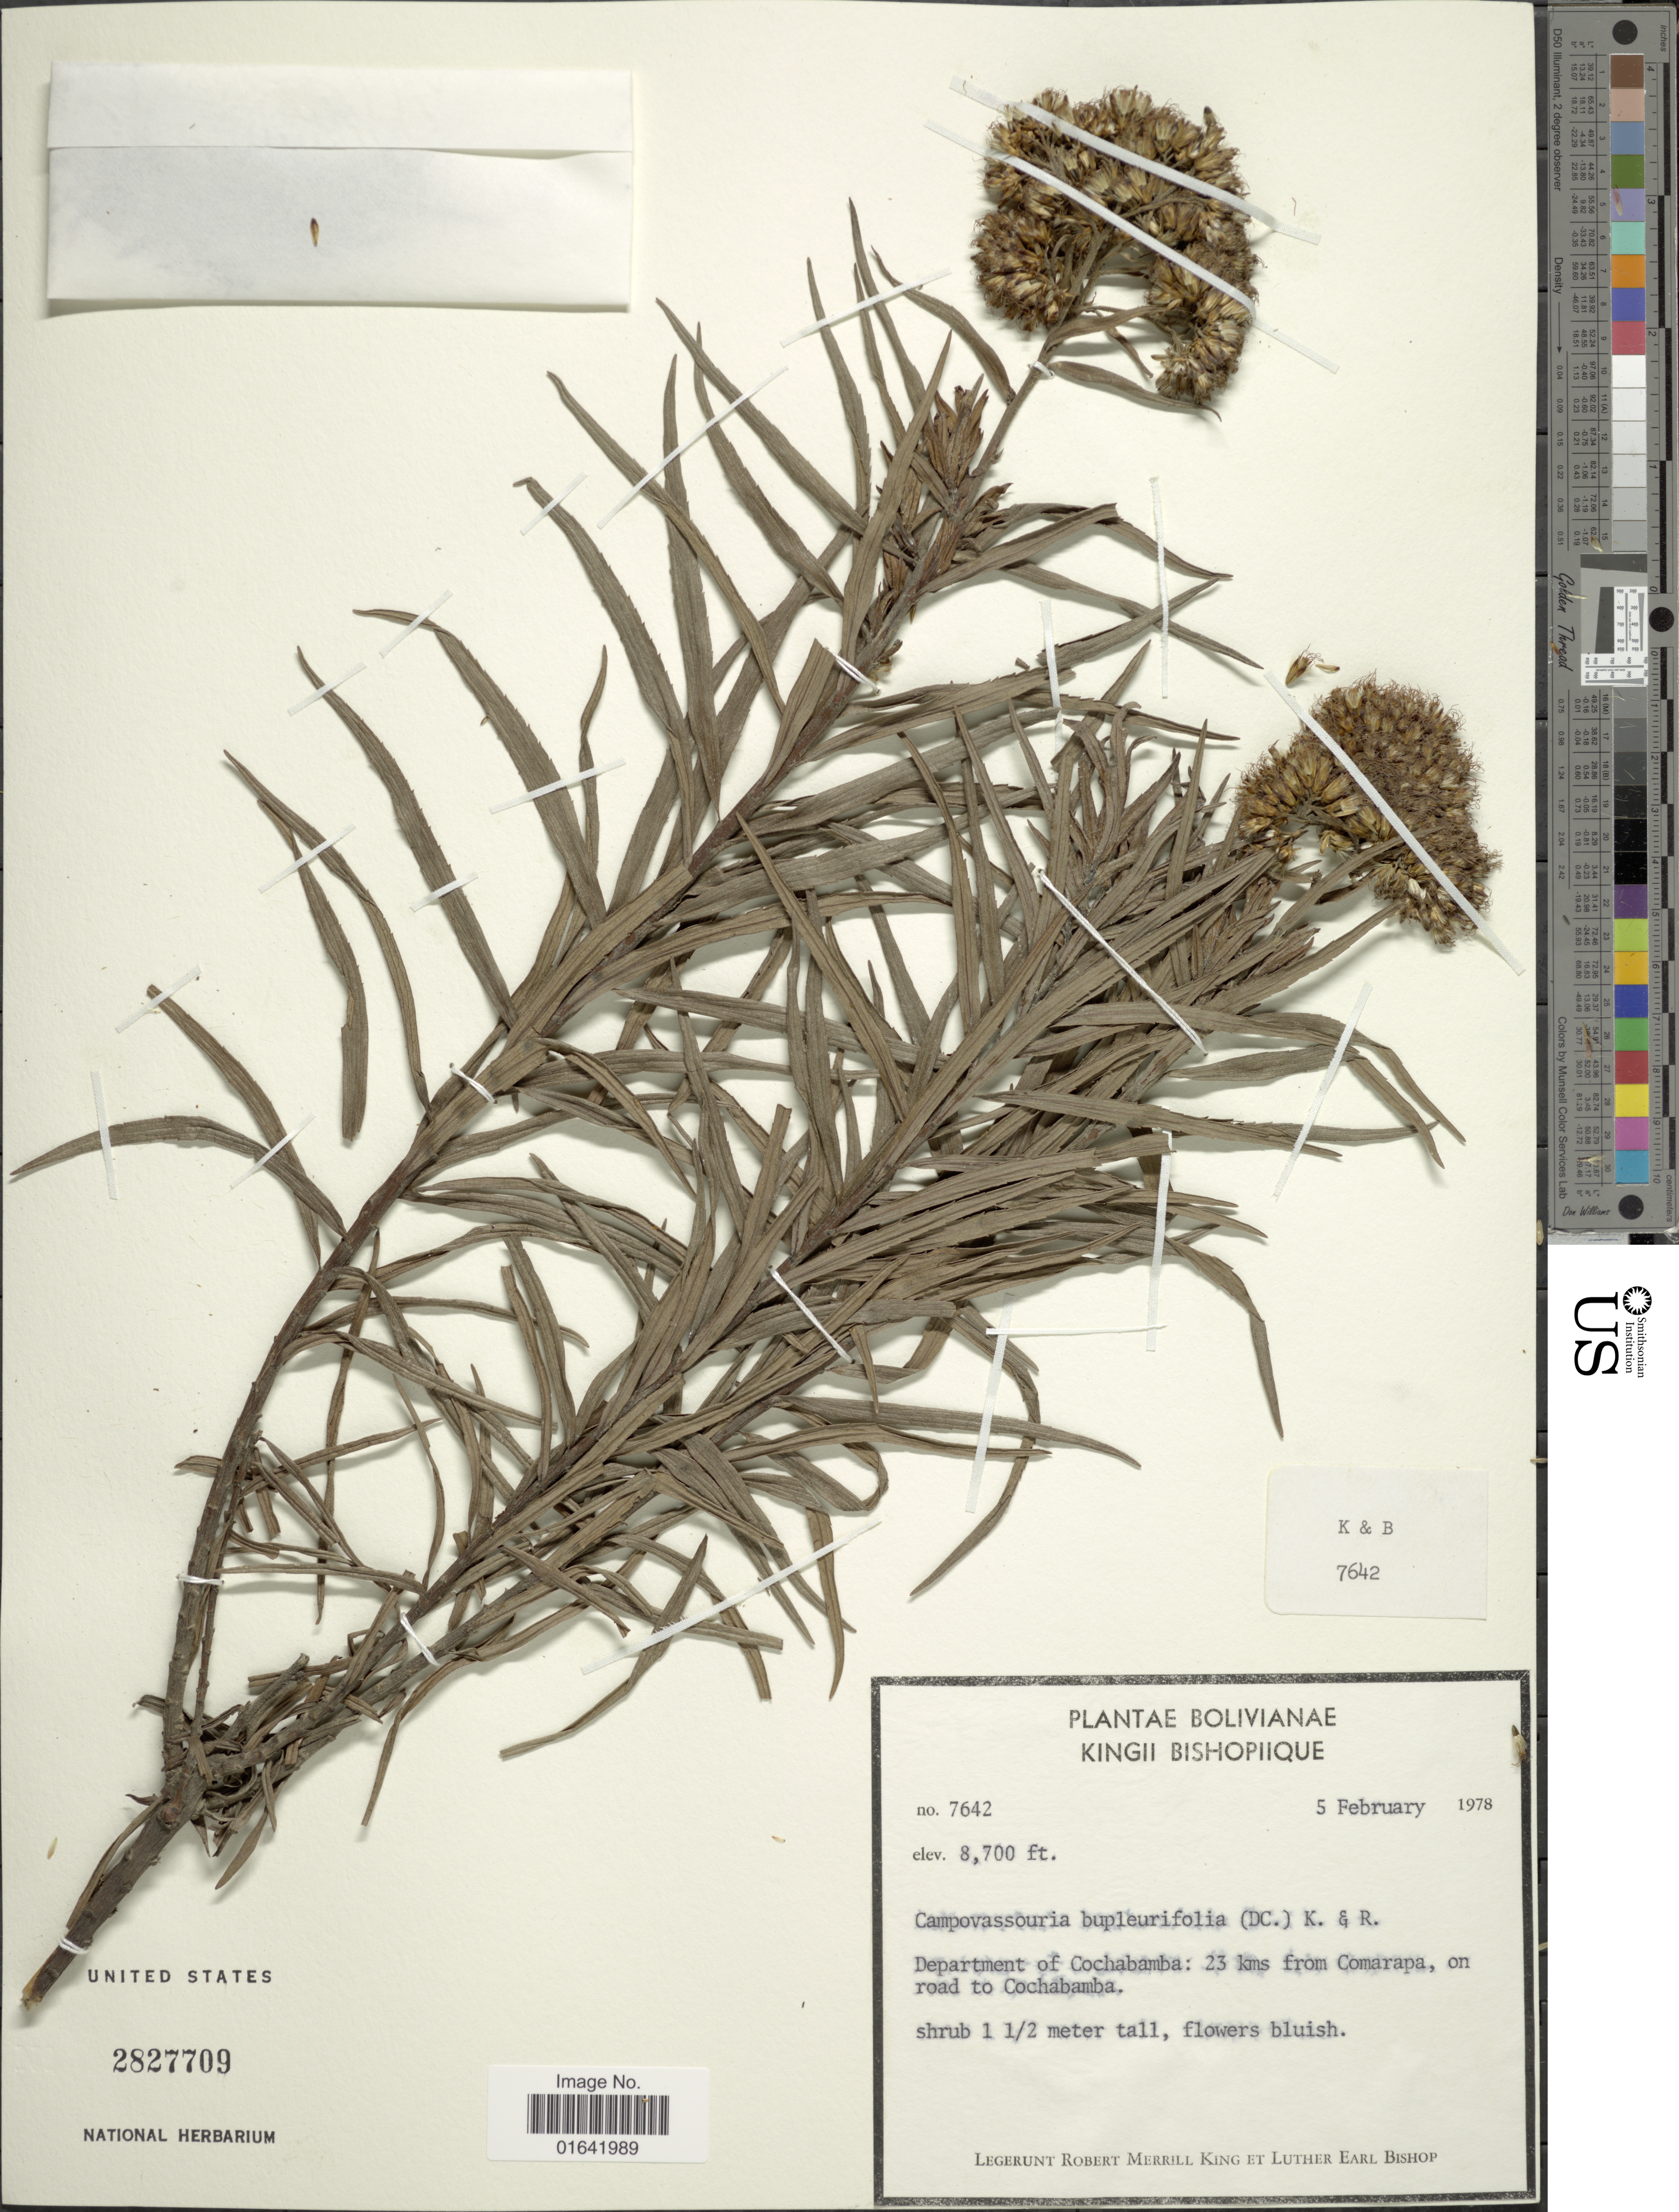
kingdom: Plantae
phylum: Tracheophyta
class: Magnoliopsida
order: Asterales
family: Asteraceae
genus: Campovassouria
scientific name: Campovassouria bupleurifolia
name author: (DC.) R.M. King & H. Rob.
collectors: R. M. King & L. E. Bishop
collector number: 7642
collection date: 1978-02-05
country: Bolivia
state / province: Cochabamba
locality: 23 kms from Comarapa, on road to Cochabamba.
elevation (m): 2652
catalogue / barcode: US 2827709